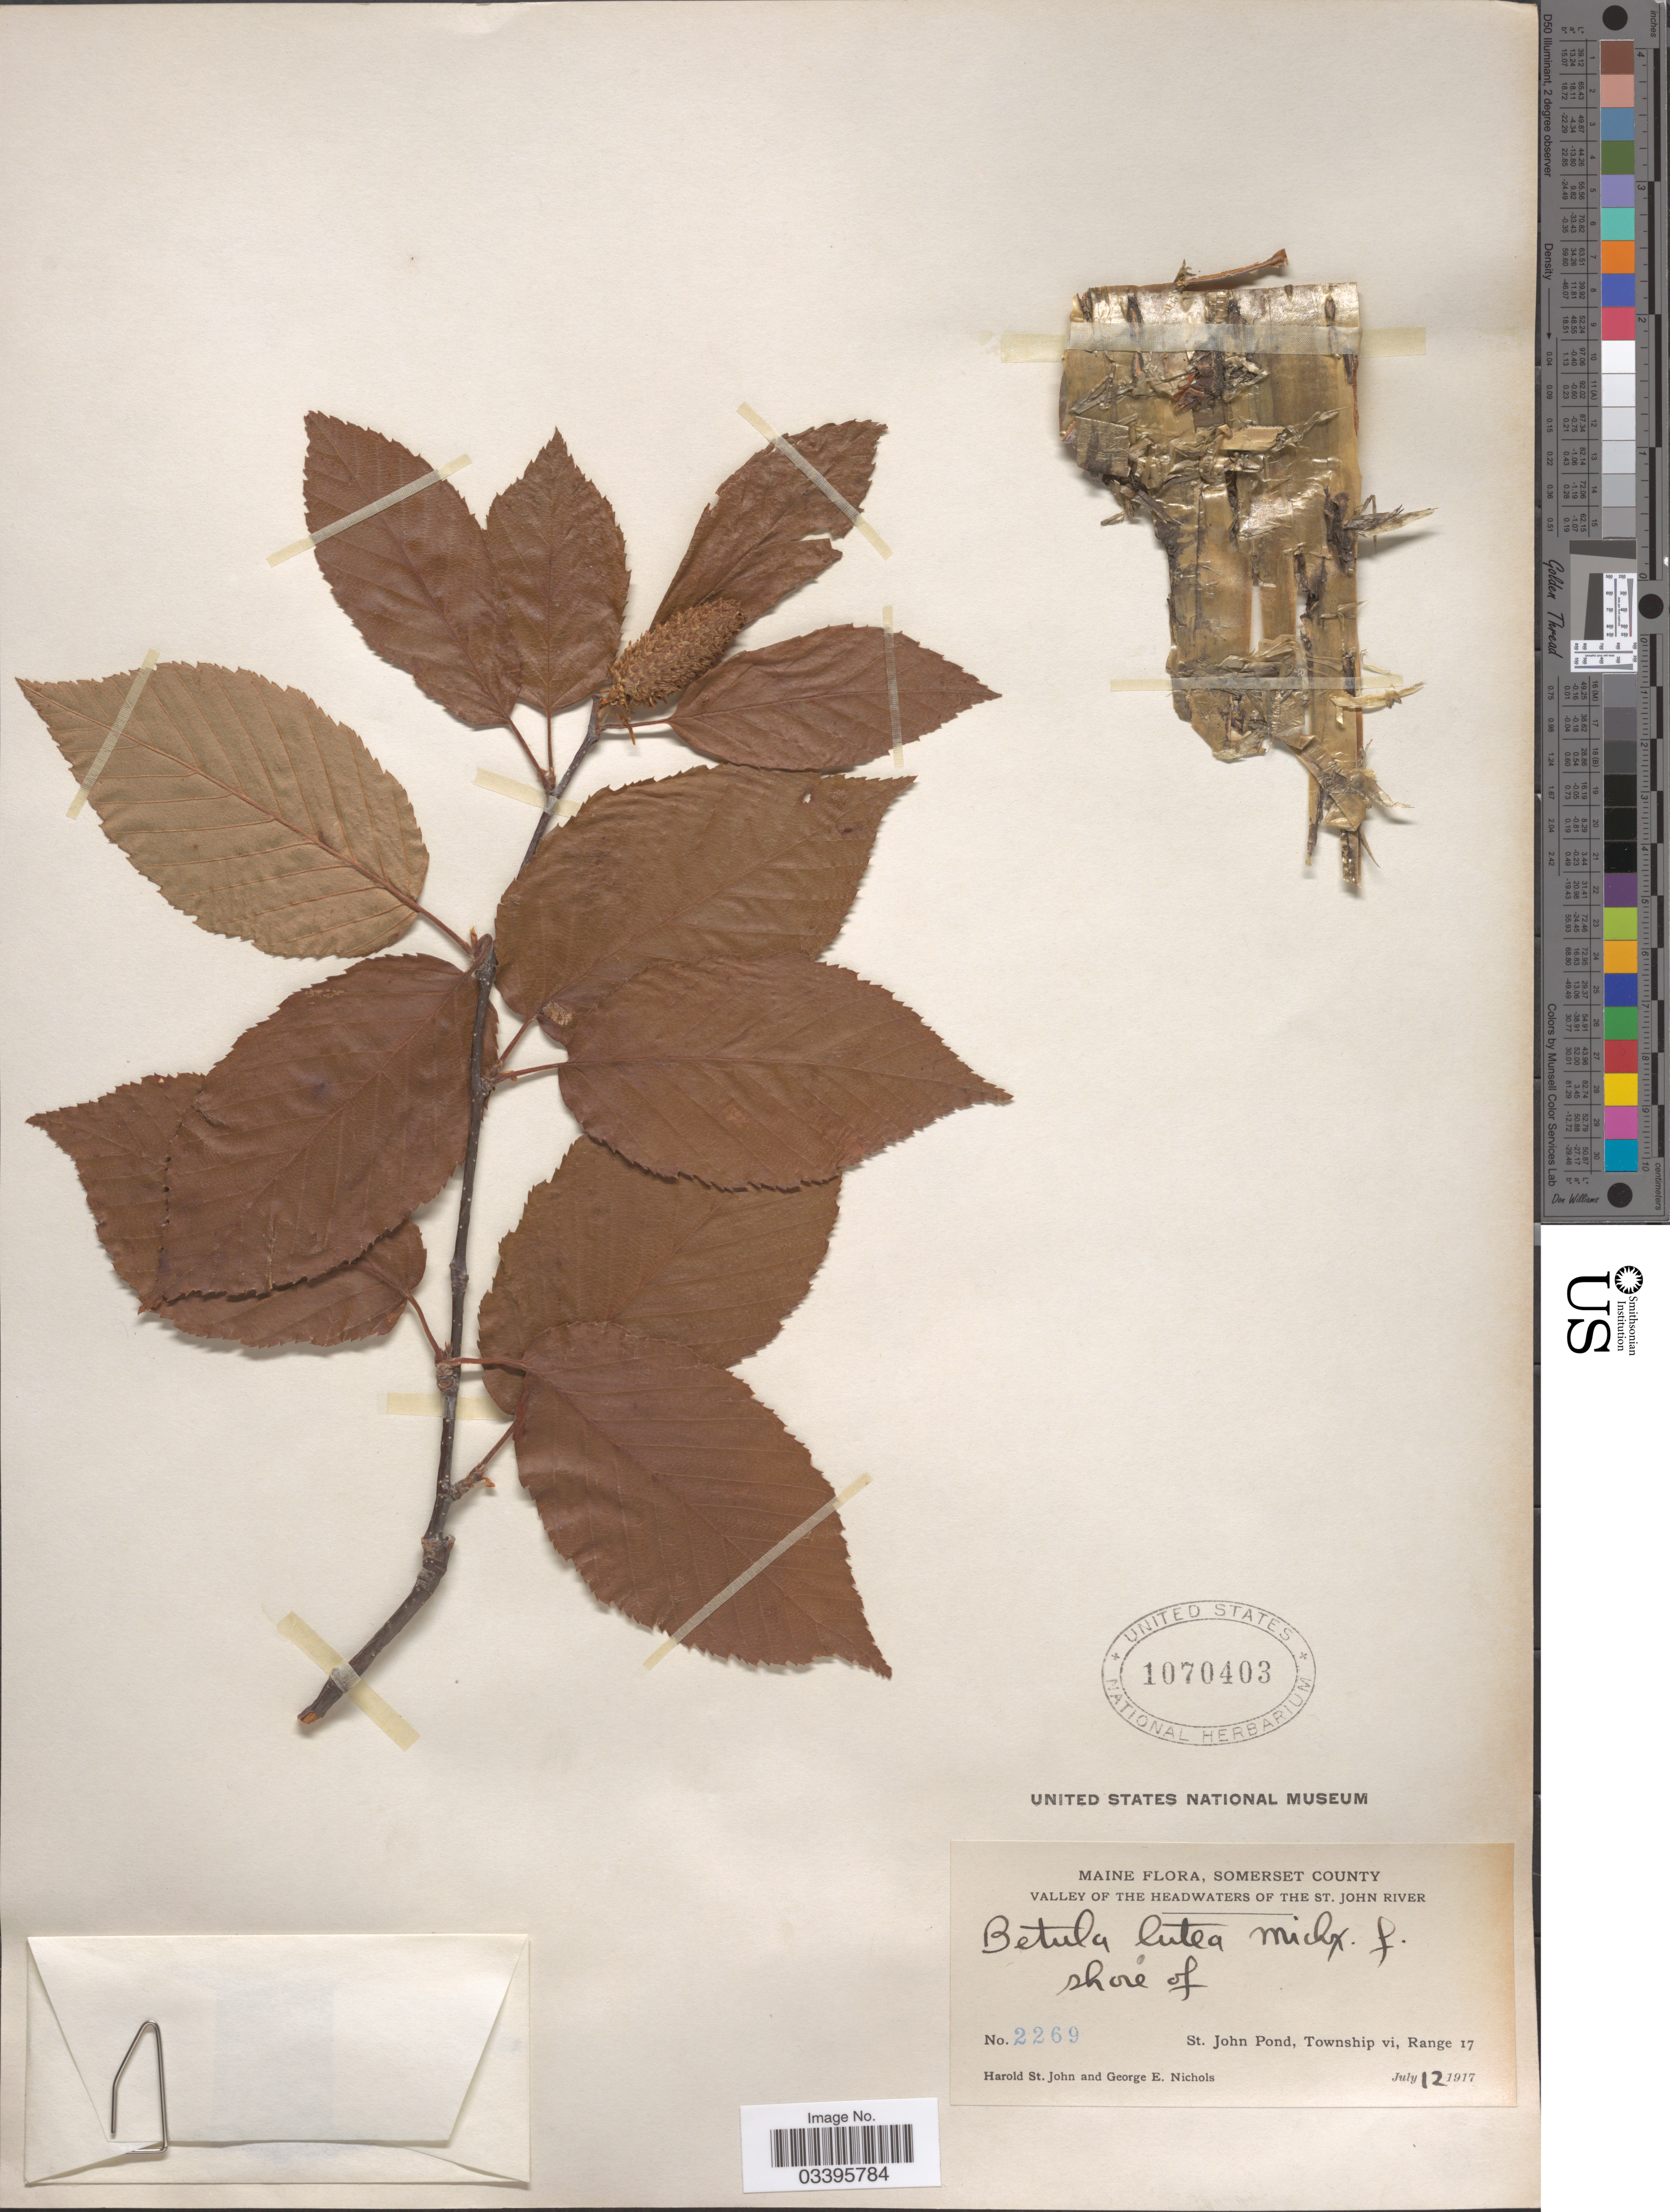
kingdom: Plantae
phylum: Tracheophyta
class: Magnoliopsida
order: Fagales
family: Betulaceae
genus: Betula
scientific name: Betula lutea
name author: F. Michx.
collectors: H. St. John & G. E. Nichols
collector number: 2269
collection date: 1917-07-12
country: United States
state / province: Maine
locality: Somerset County. Valley of the headwaters of the St. John River. St. John Pond, Township vi, Range 17.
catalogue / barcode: US 1070403